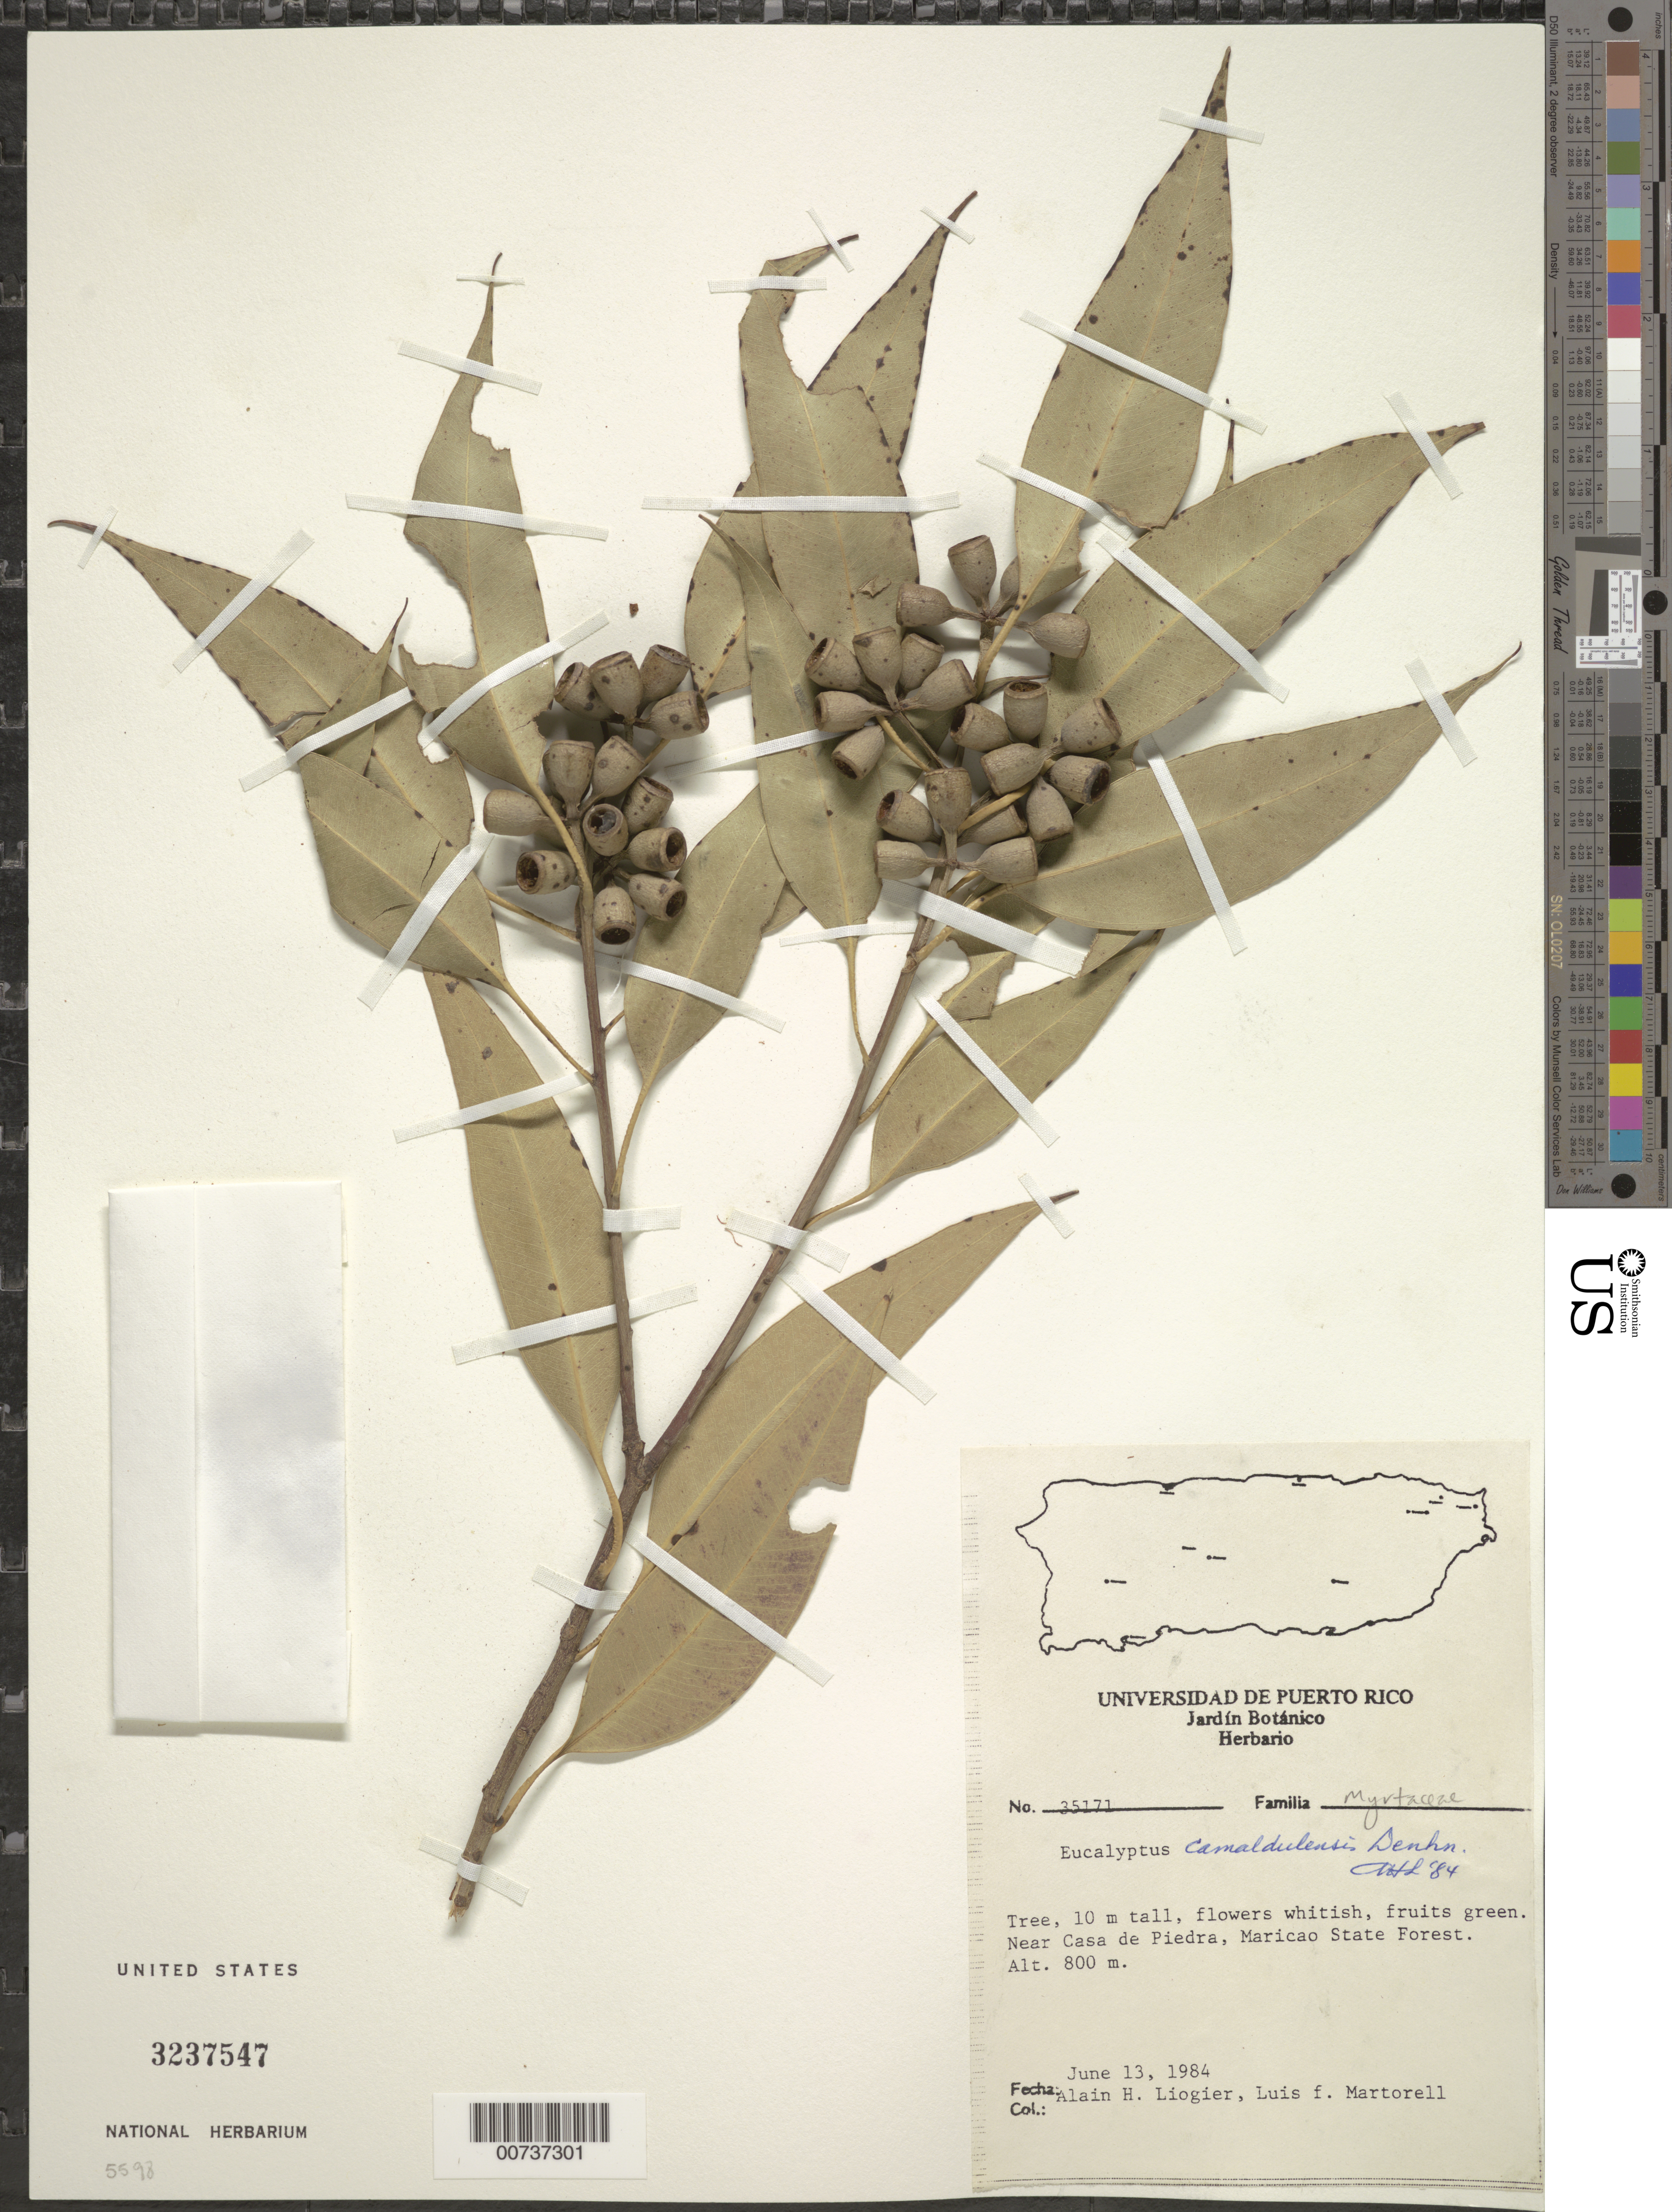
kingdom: Plantae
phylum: Tracheophyta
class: Magnoliopsida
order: Myrtales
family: Myrtaceae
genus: Eucalyptus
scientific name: Eucalyptus camaldulensis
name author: Dehnh.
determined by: Liogier, Alain H.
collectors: A. H. Liogier & L. Martorell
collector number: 35171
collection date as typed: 13 Jun 1984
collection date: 1984-06-13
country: Puerto Rico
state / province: Maricao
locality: Near Casa de Piedra, Maricao State Forest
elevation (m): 800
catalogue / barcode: US 3237547